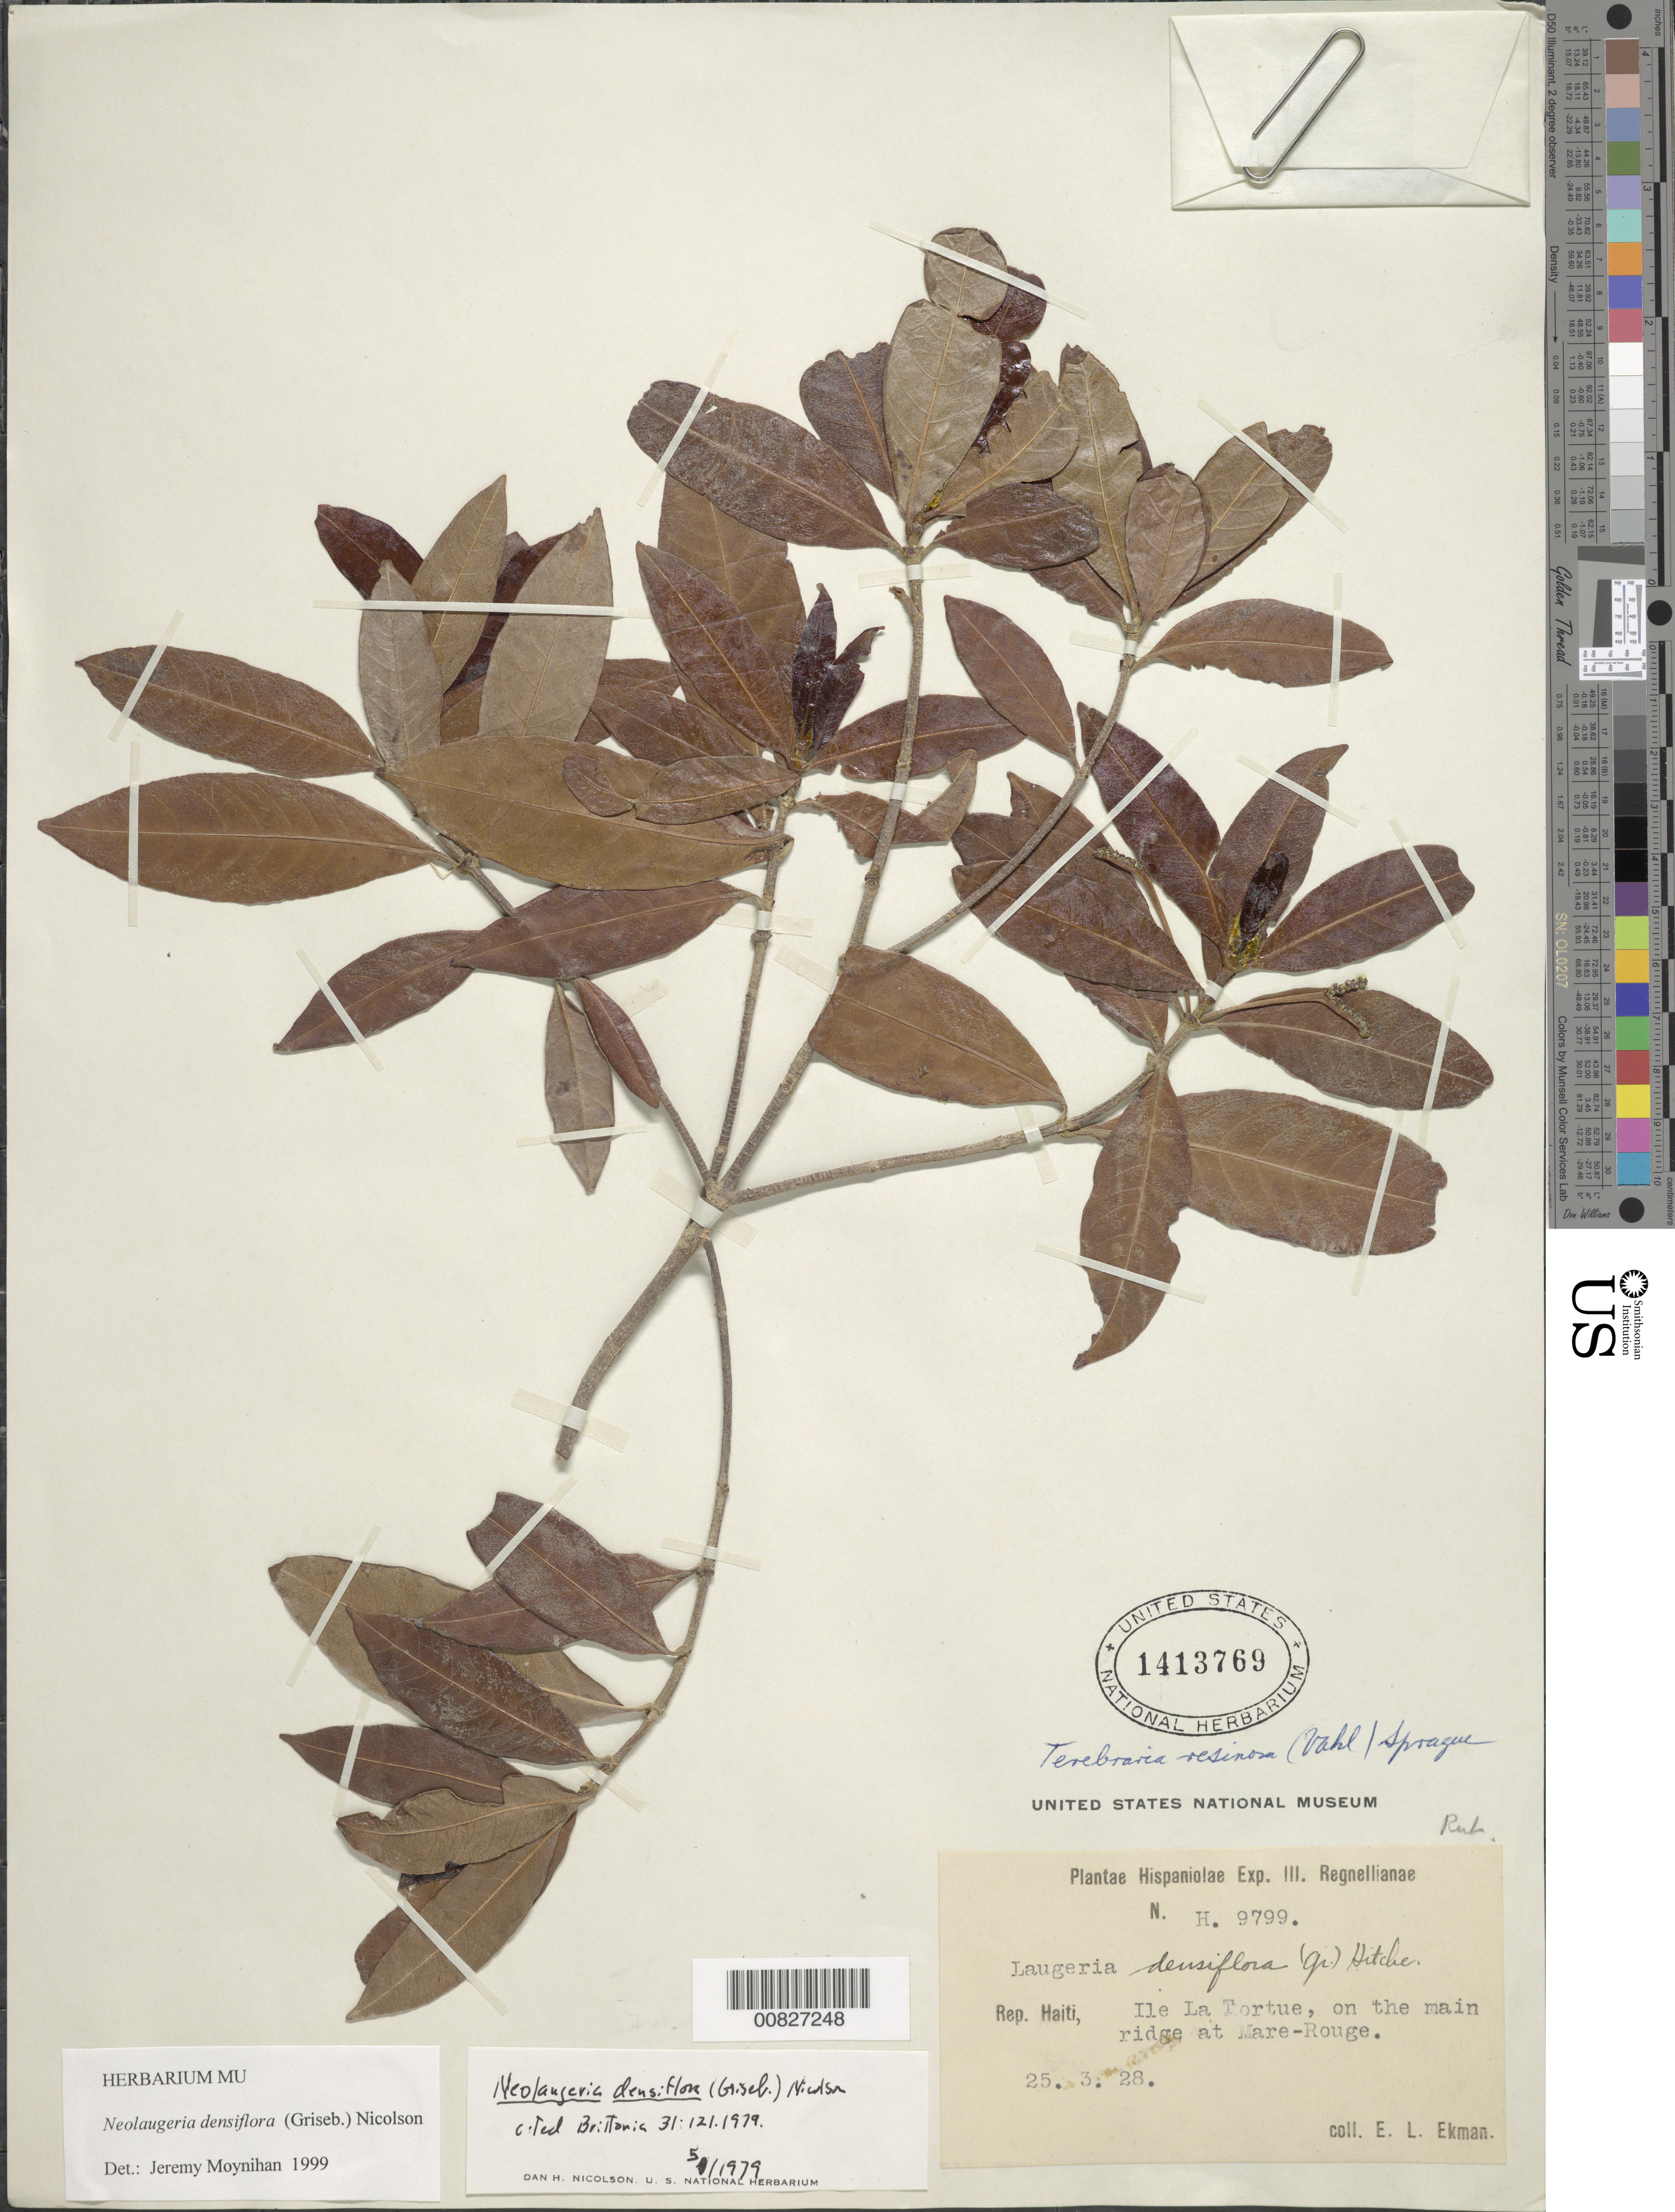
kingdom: Plantae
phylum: Tracheophyta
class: Magnoliopsida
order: Gentianales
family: Rubiaceae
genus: Stenostomum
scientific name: Stenostomum densiflorum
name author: C. Wright ex Griseb.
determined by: Moynihan, J.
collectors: E. L. Ekman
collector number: H 9799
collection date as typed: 25 Mar 1928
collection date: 1928-03-25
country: Haiti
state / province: Nord-Ouest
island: Île de la Tortue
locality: On the main ridge at Mare-Rouge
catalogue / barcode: US 1413769